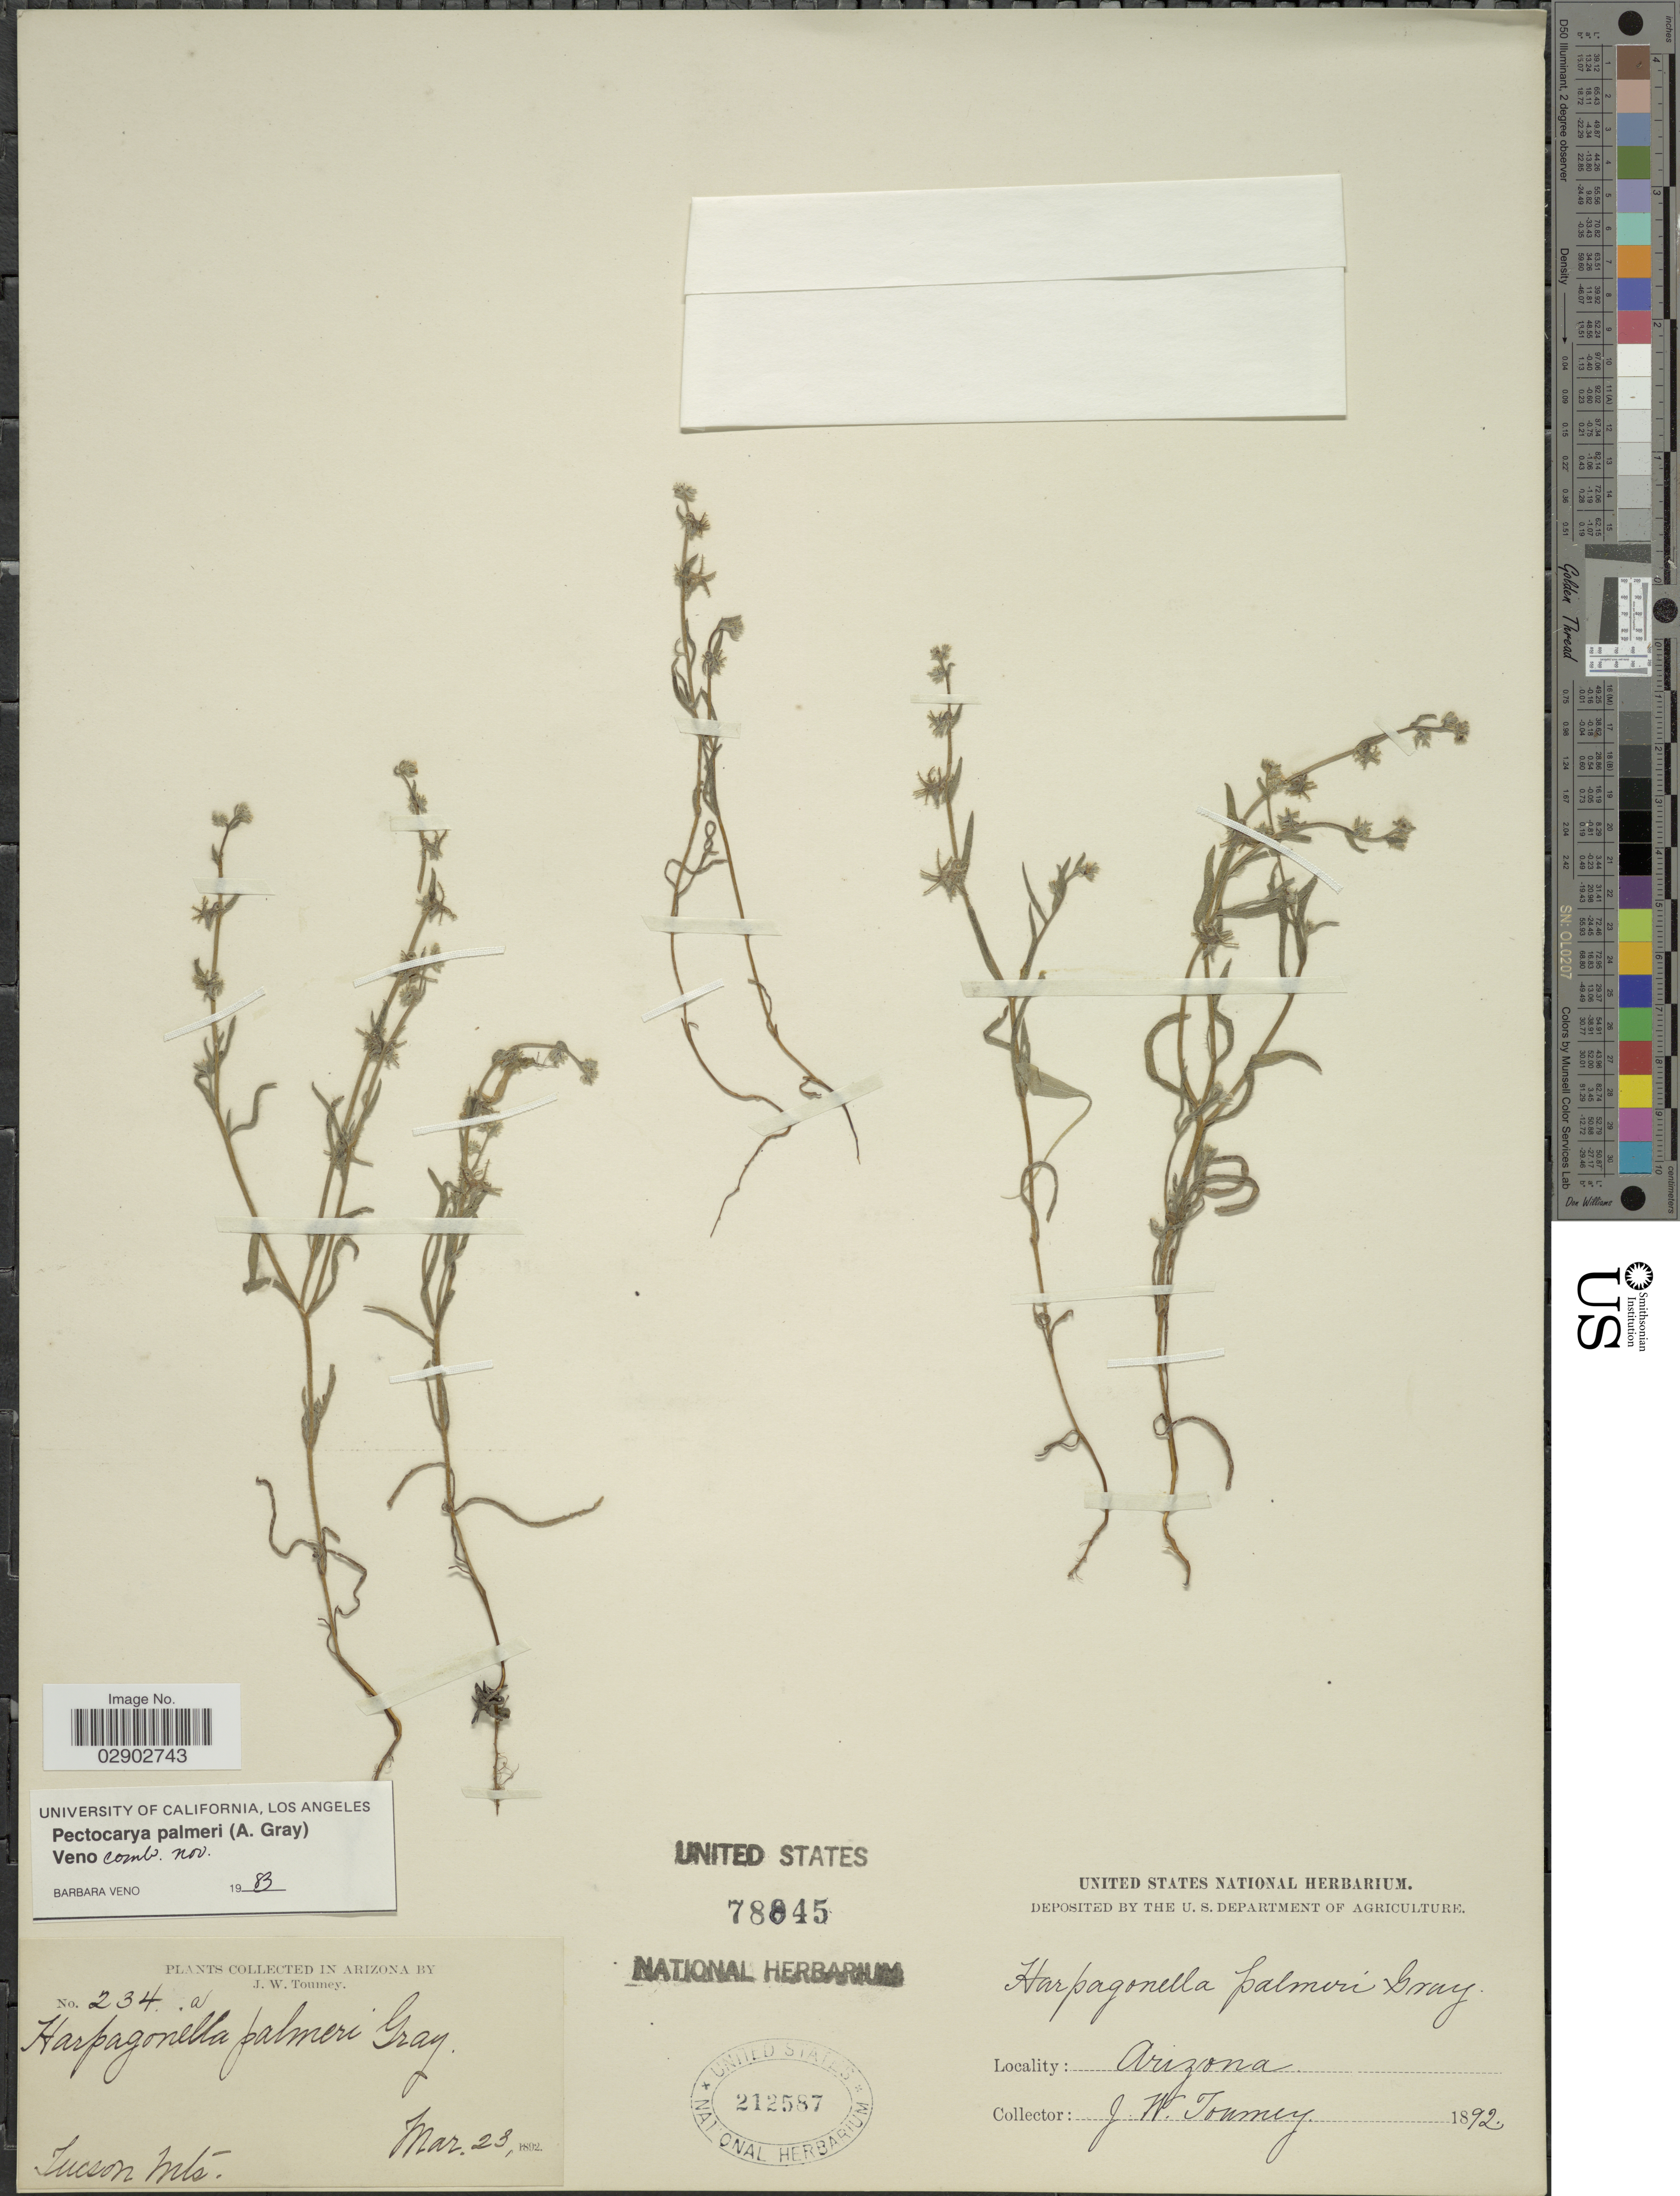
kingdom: Plantae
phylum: Tracheophyta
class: Magnoliopsida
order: Boraginales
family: Boraginaceae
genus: Harpagonella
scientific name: Harpagonella palmeri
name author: A. Gray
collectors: J. W. Toumey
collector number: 234a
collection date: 1892-03-23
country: United States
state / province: Arizona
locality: Tucson Mts.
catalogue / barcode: US 212587